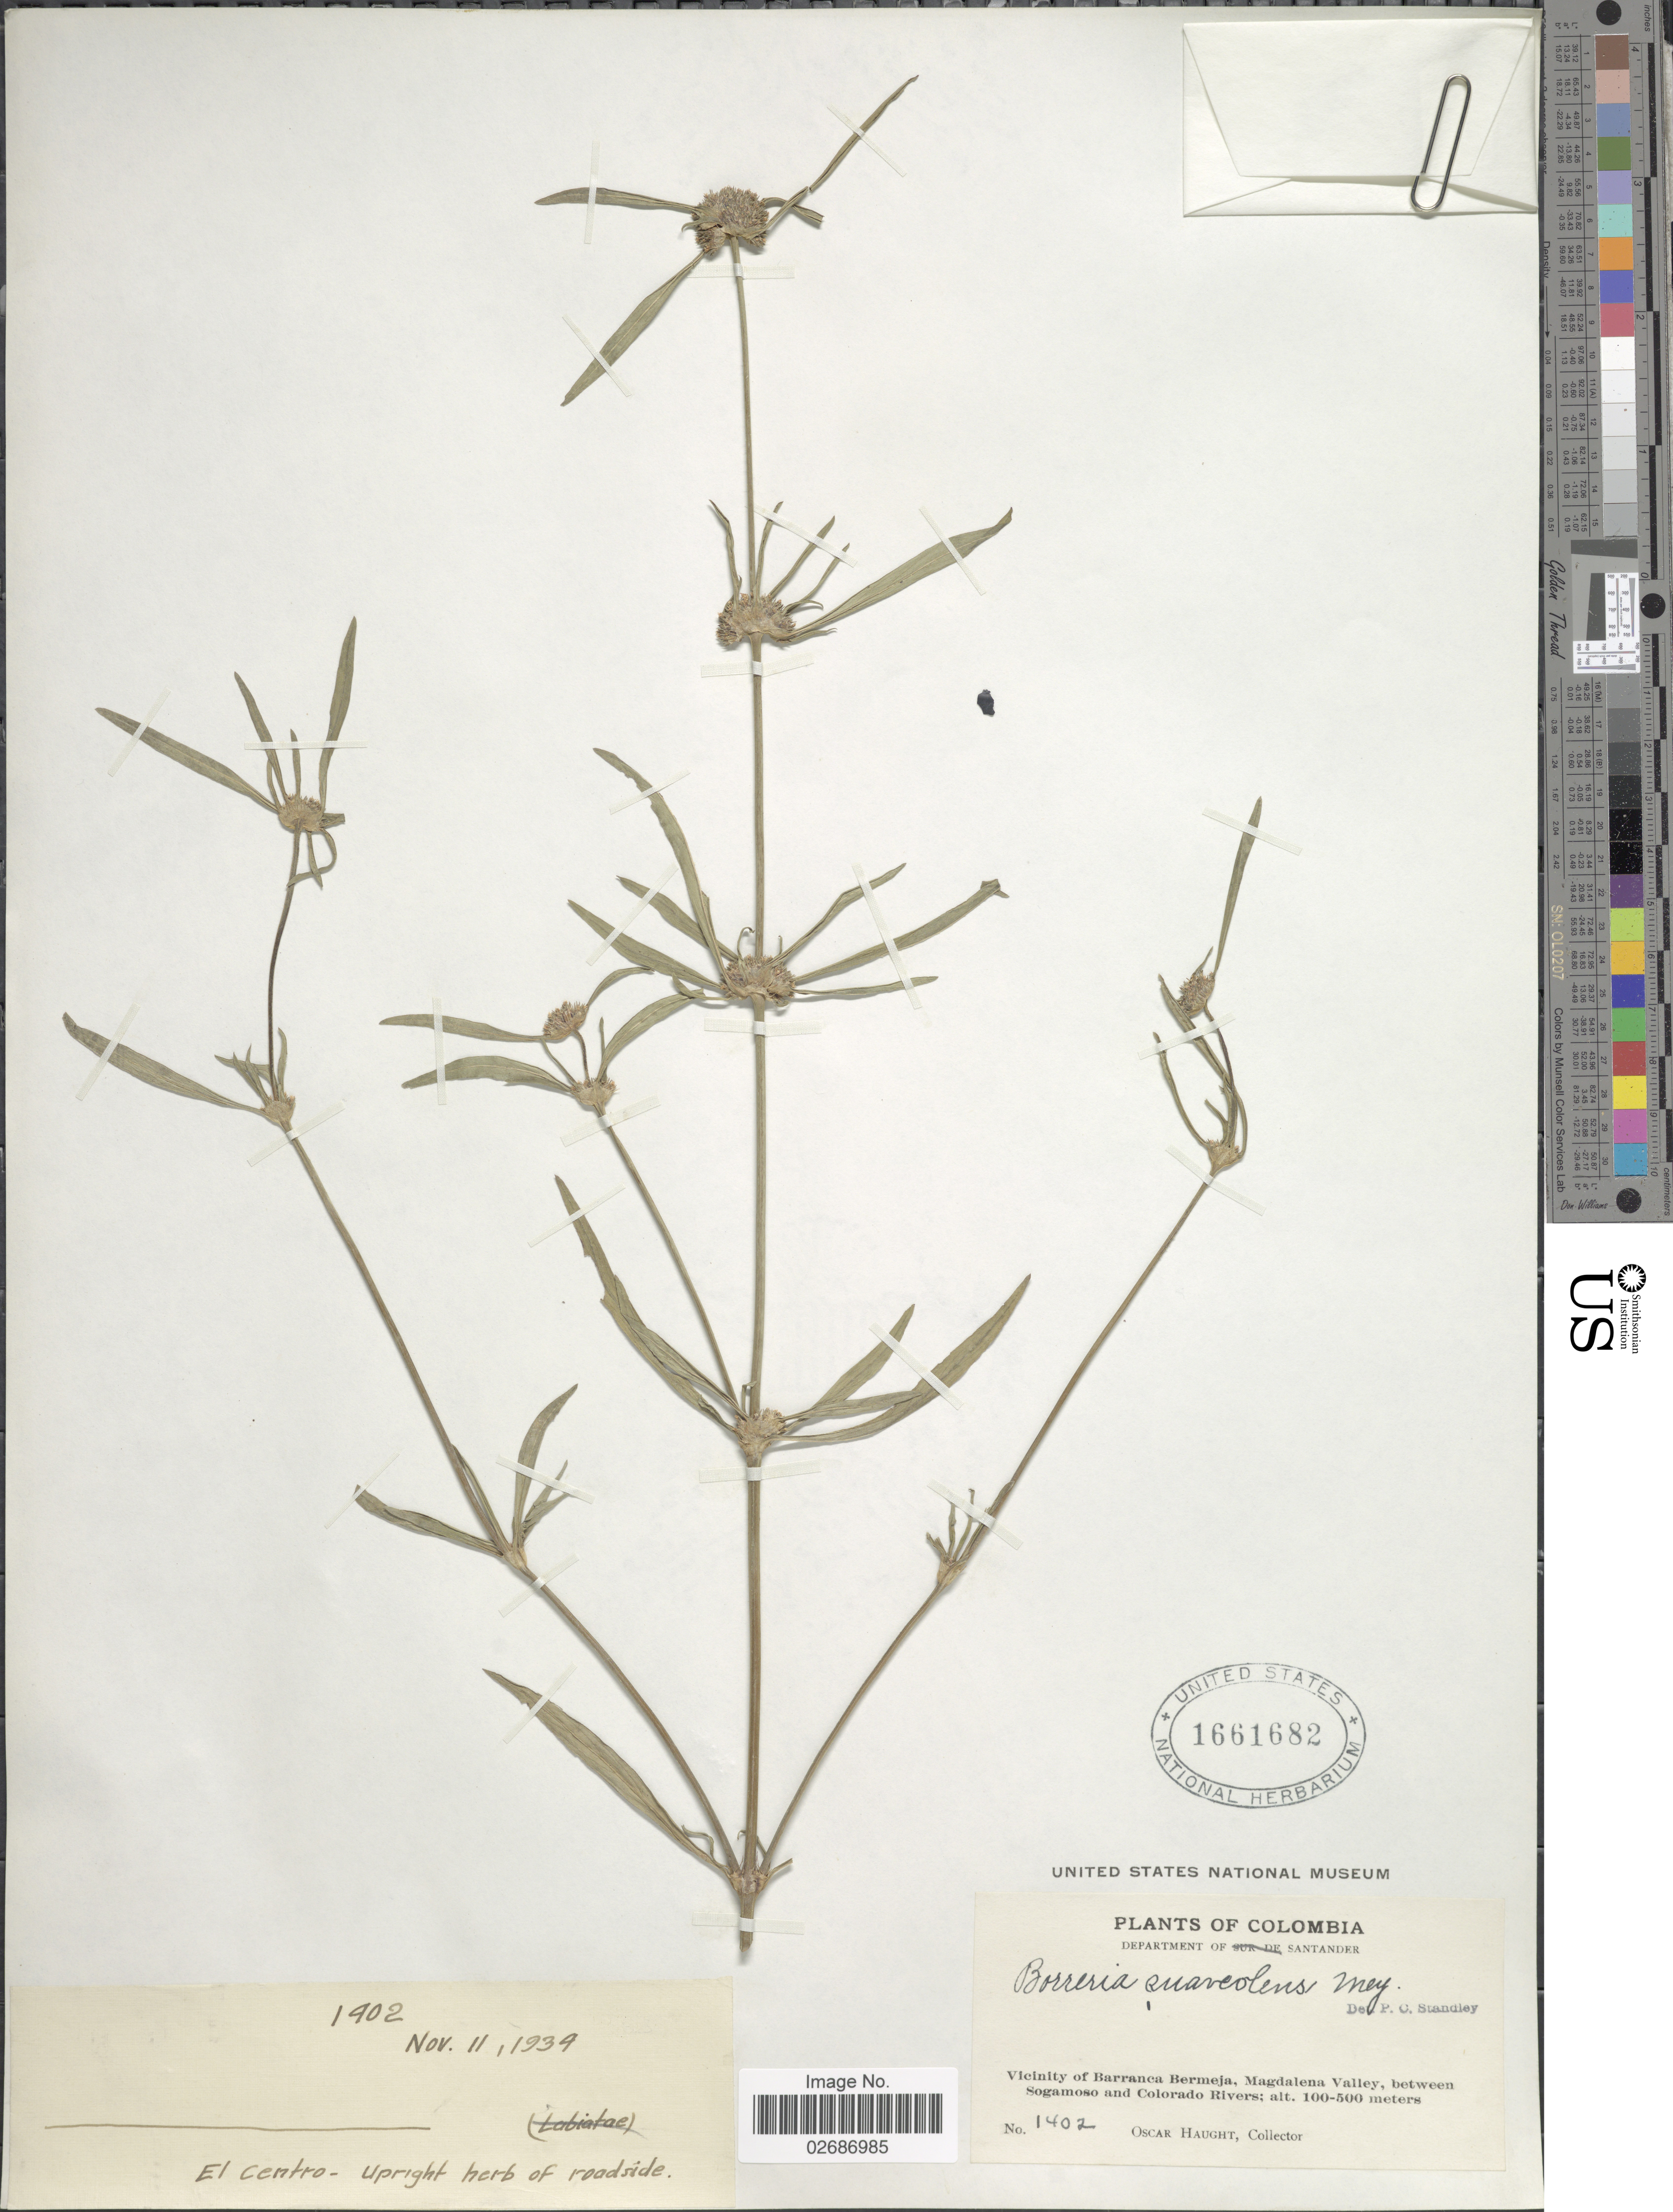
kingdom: Plantae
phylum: Tracheophyta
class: Magnoliopsida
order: Gentianales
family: Rubiaceae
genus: Borreria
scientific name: Borreria suaveolens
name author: G. Mey.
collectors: O. Haught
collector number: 1402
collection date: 1939-11-11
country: Colombia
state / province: Santander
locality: Vicinity of Barranca Bermeja, Magdalena Valley, between Sogamoso and Colorado Rivers, El Centro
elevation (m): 100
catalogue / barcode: US 1661682